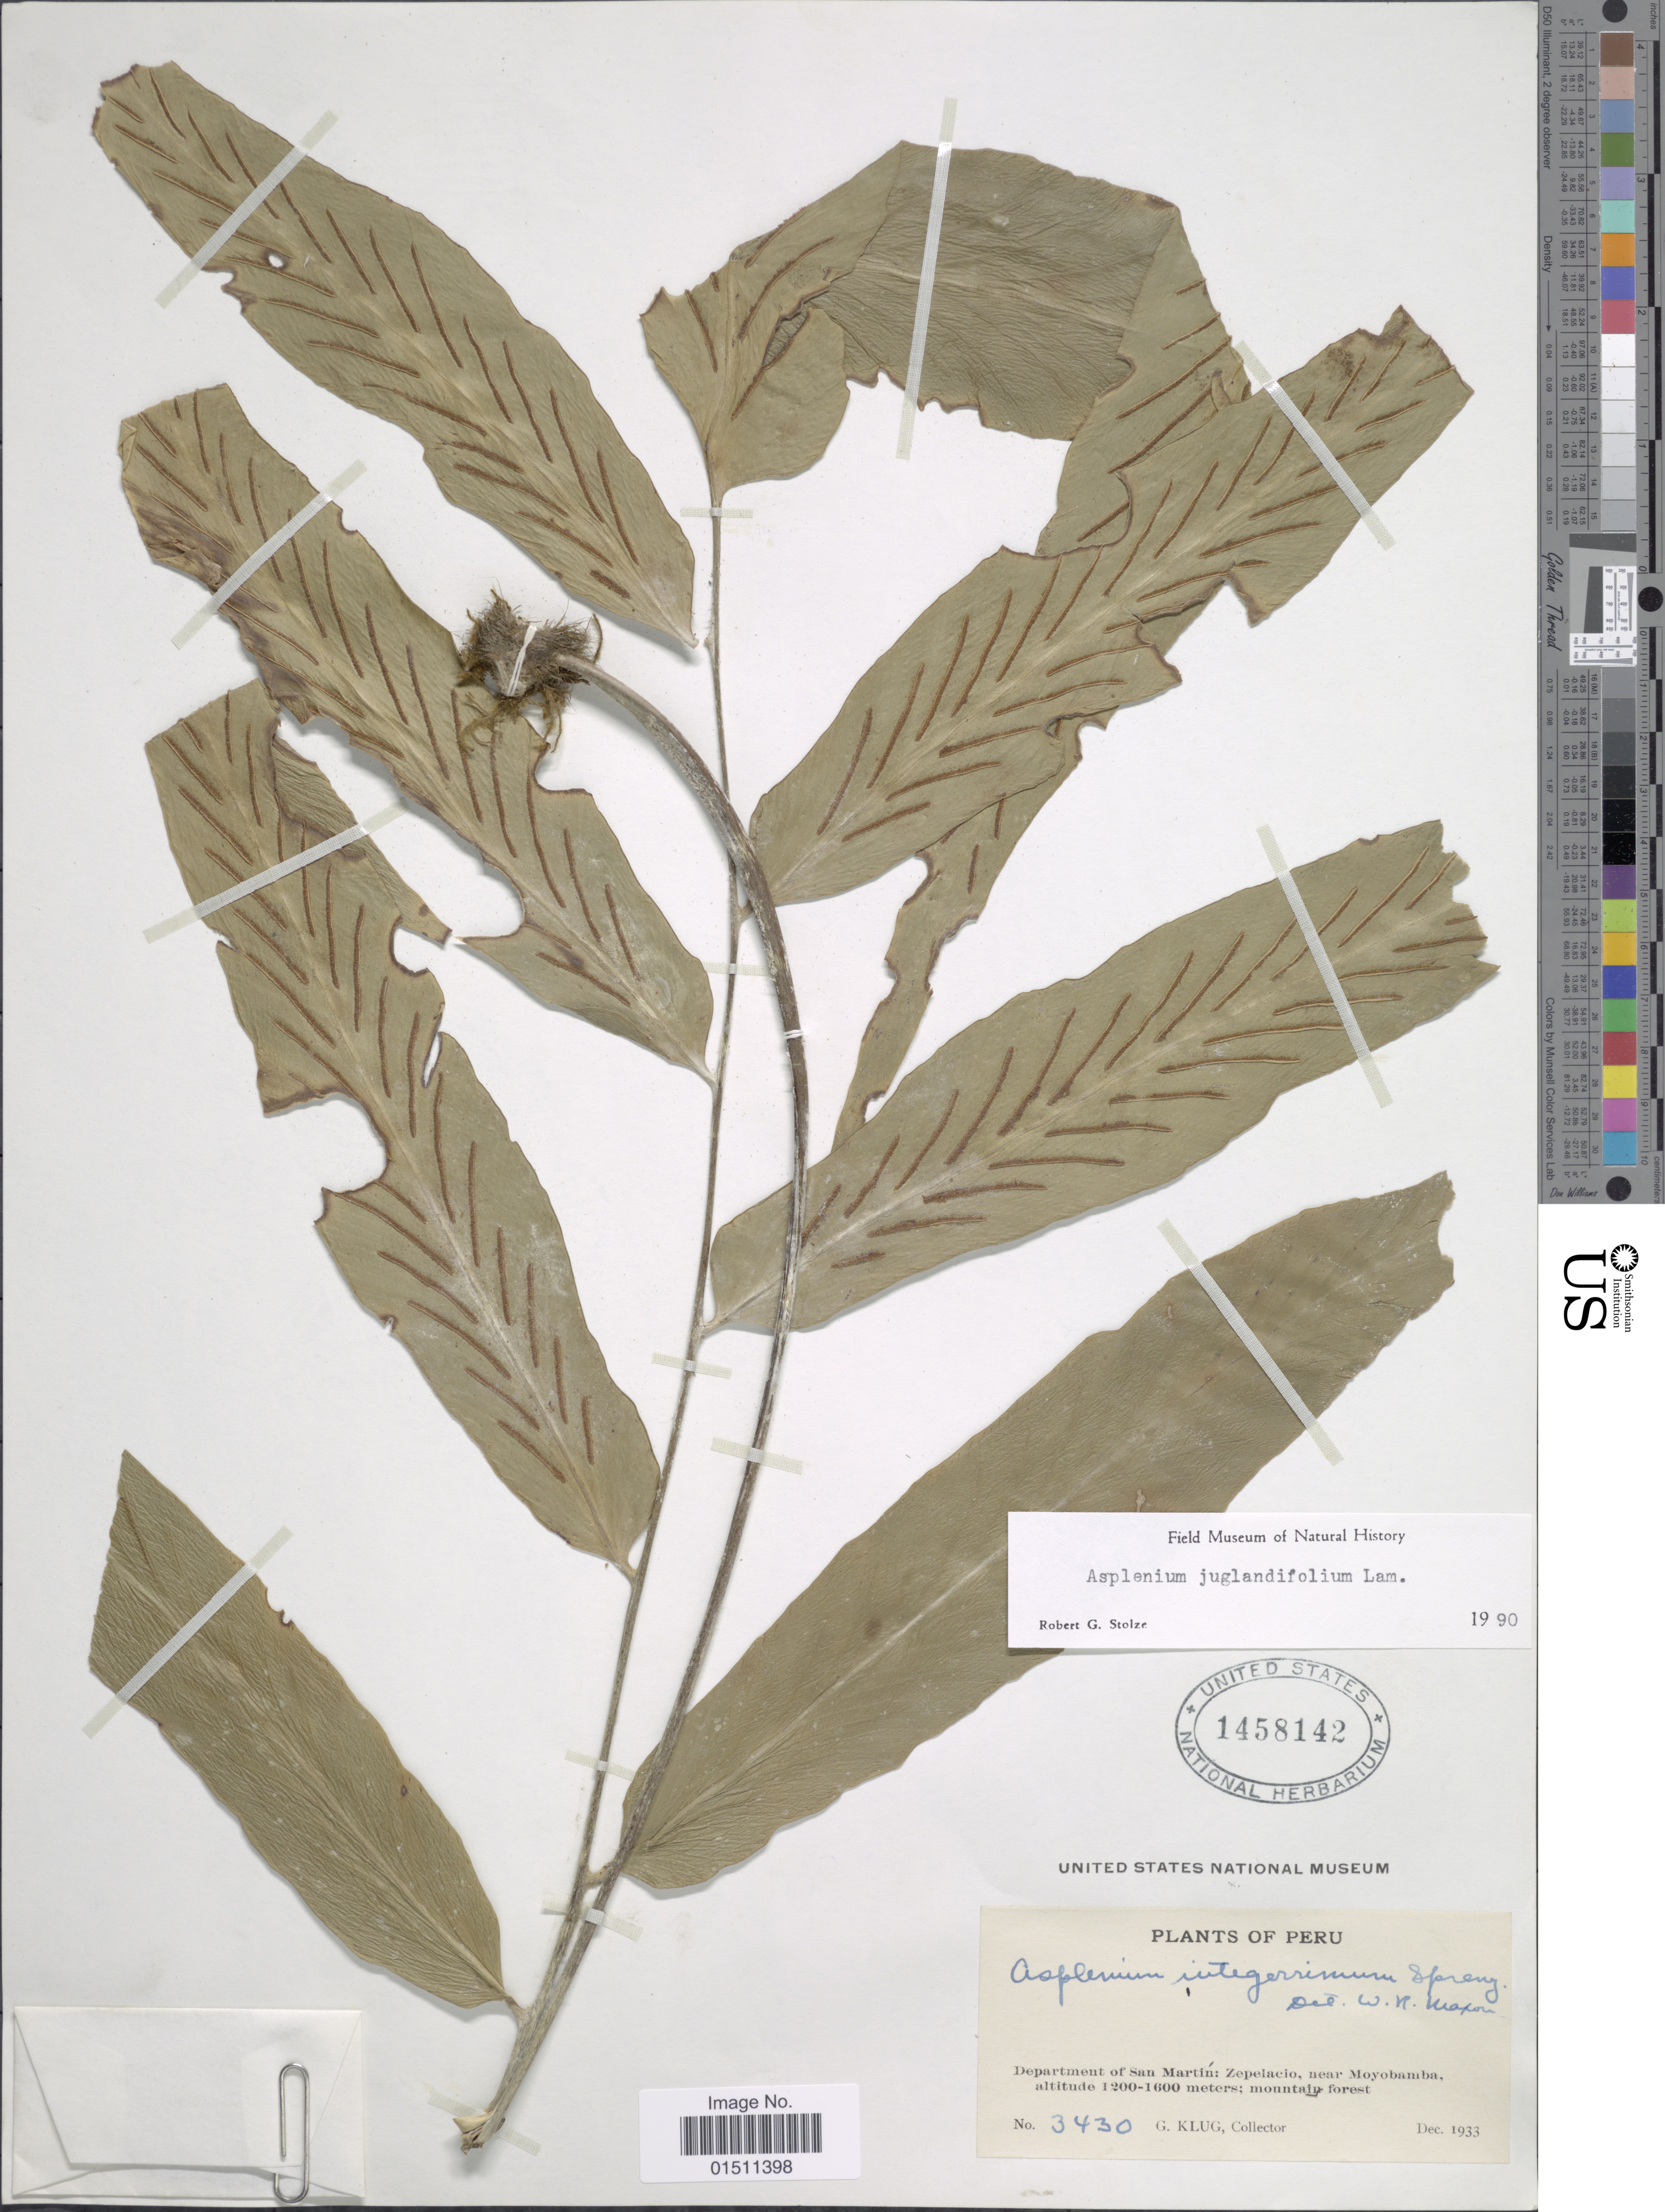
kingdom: Plantae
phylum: Tracheophyta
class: Polypodiopsida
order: Polypodiales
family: Aspleniaceae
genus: Asplenium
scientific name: Asplenium juglandifolium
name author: Lam.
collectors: G. Klug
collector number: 3430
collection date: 1933-12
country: Peru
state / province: San Martín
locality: Peru, Department of San Martín: Zepelacio, near Moyobamba.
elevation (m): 1200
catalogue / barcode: US 1458142